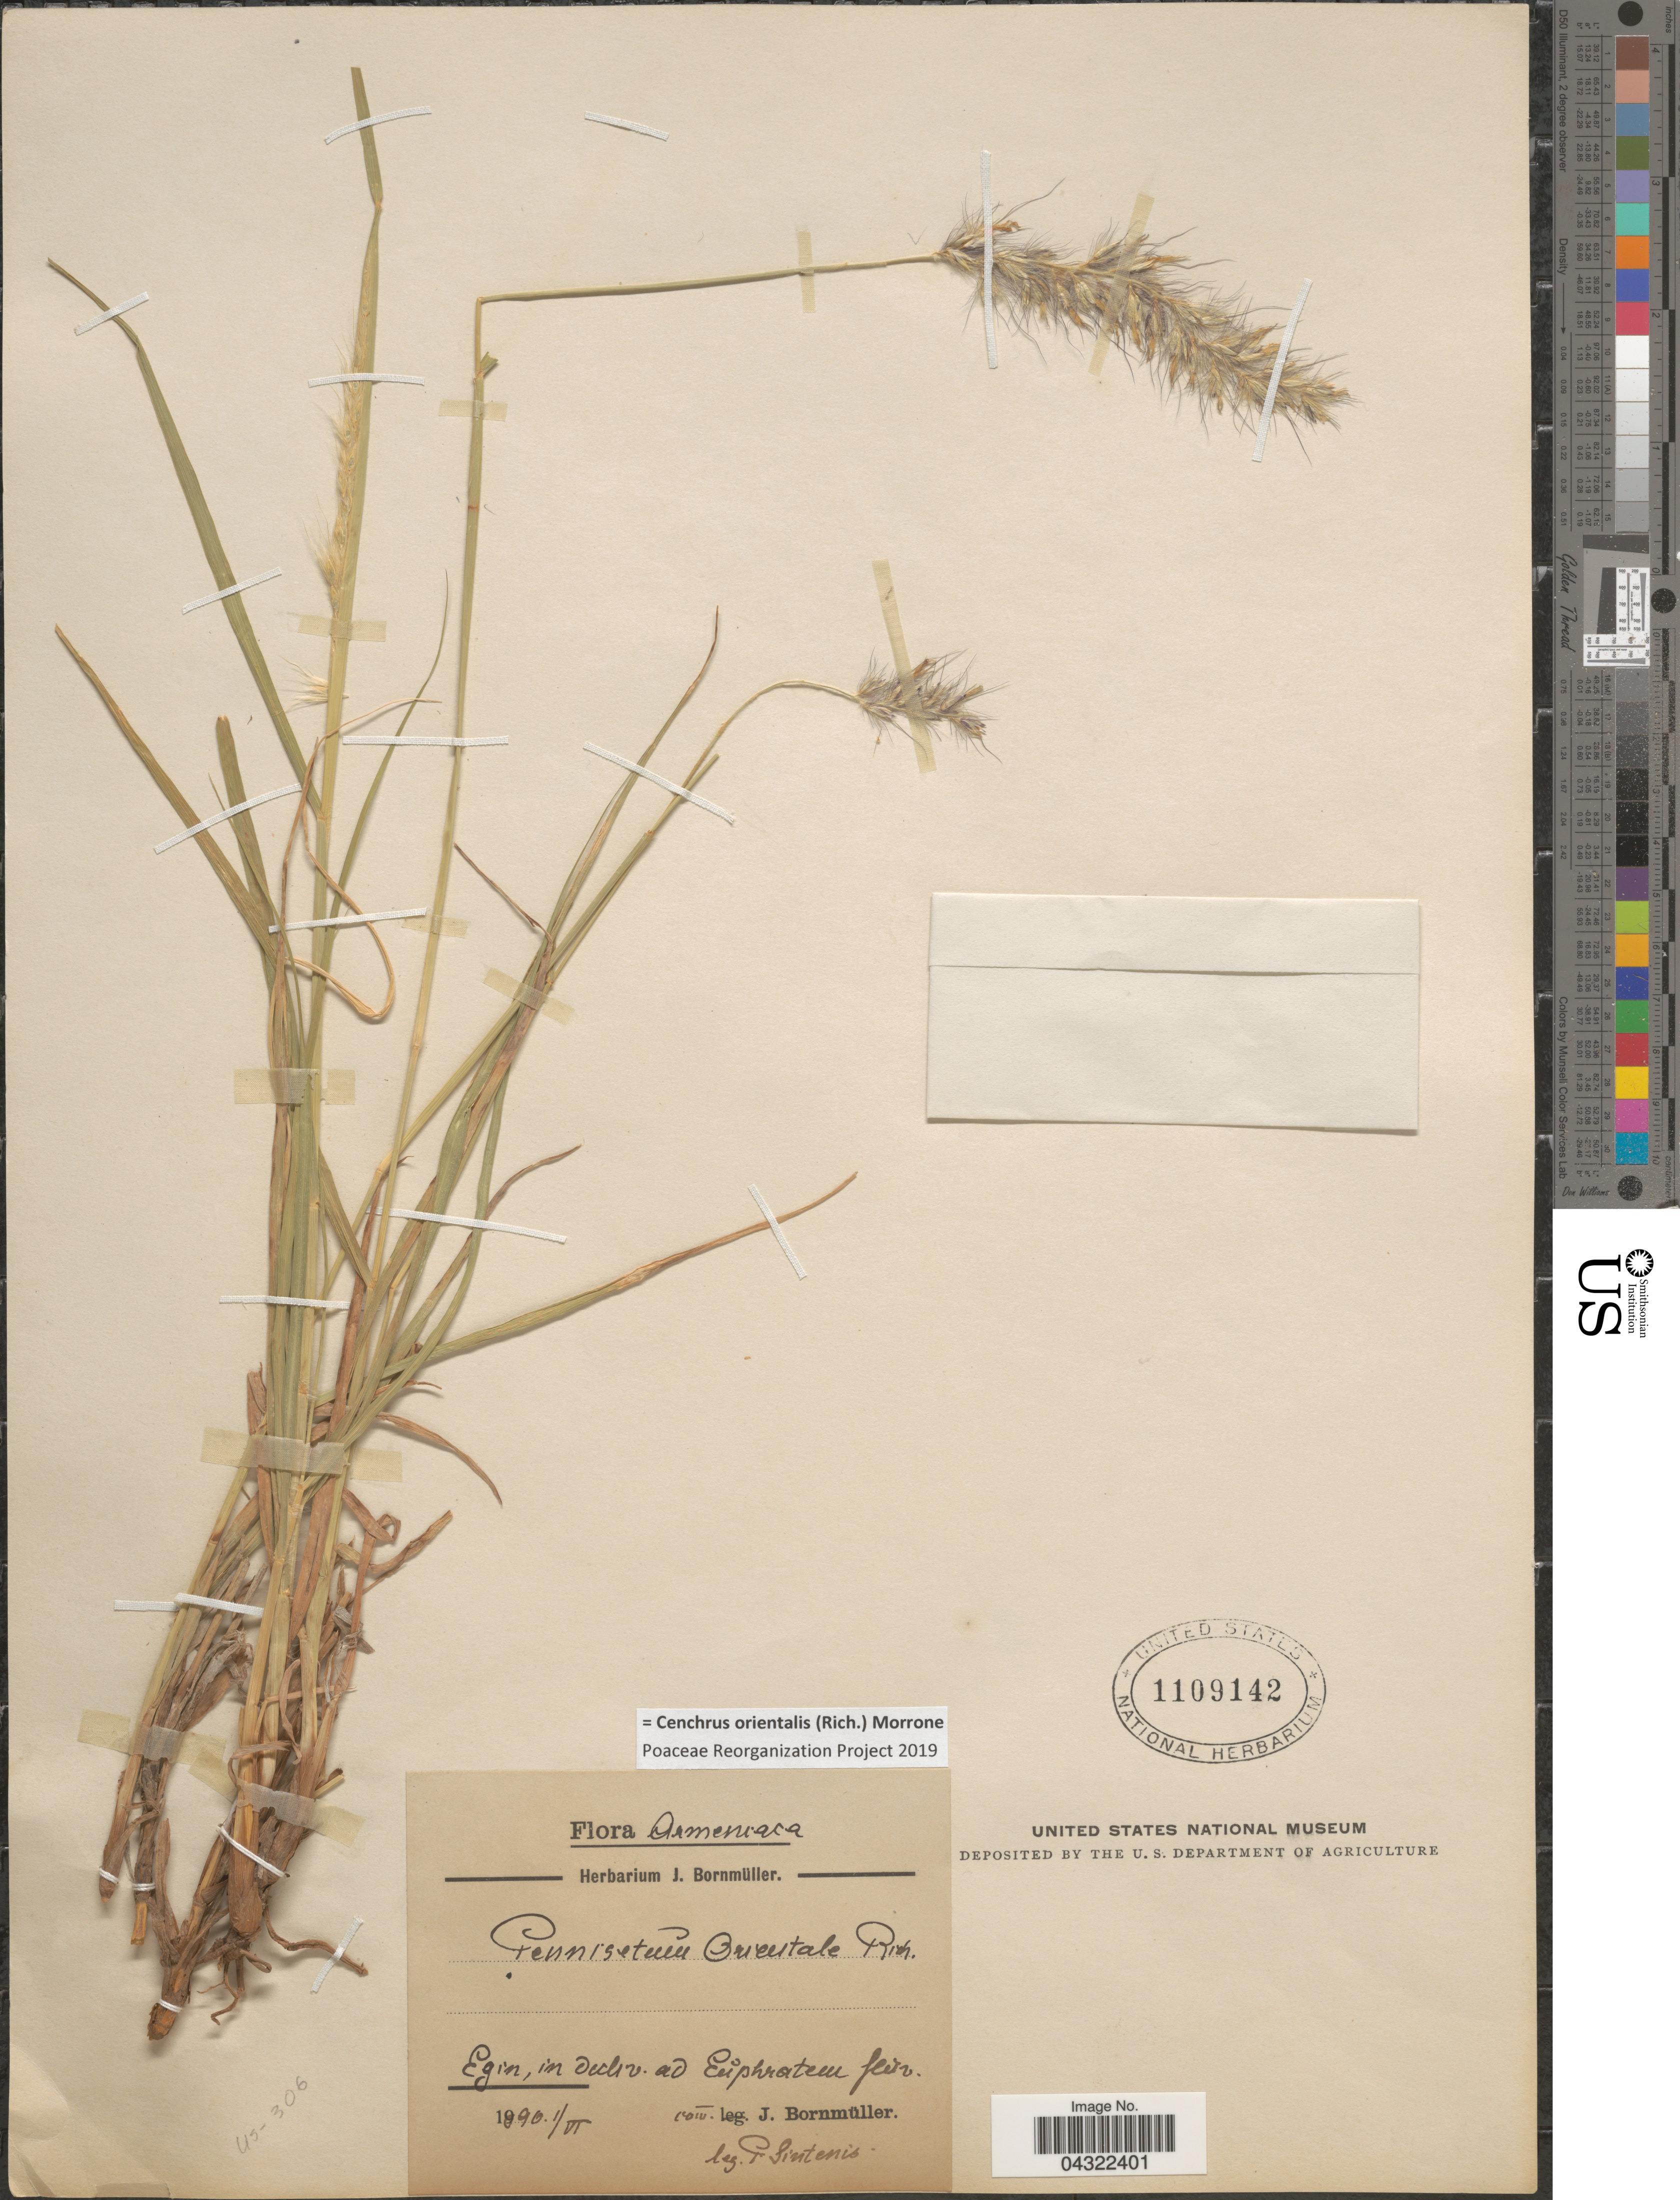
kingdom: Plantae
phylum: Tracheophyta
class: Liliopsida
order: Poales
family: Poaceae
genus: Cenchrus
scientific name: Cenchrus orientalis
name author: (Rich.) Morrone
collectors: P. Sintenis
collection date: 1890-06-01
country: Armenia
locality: Armeniaca. Egin, in decliv. ad Euphratem feur. [interpreted]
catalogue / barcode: US 1109142